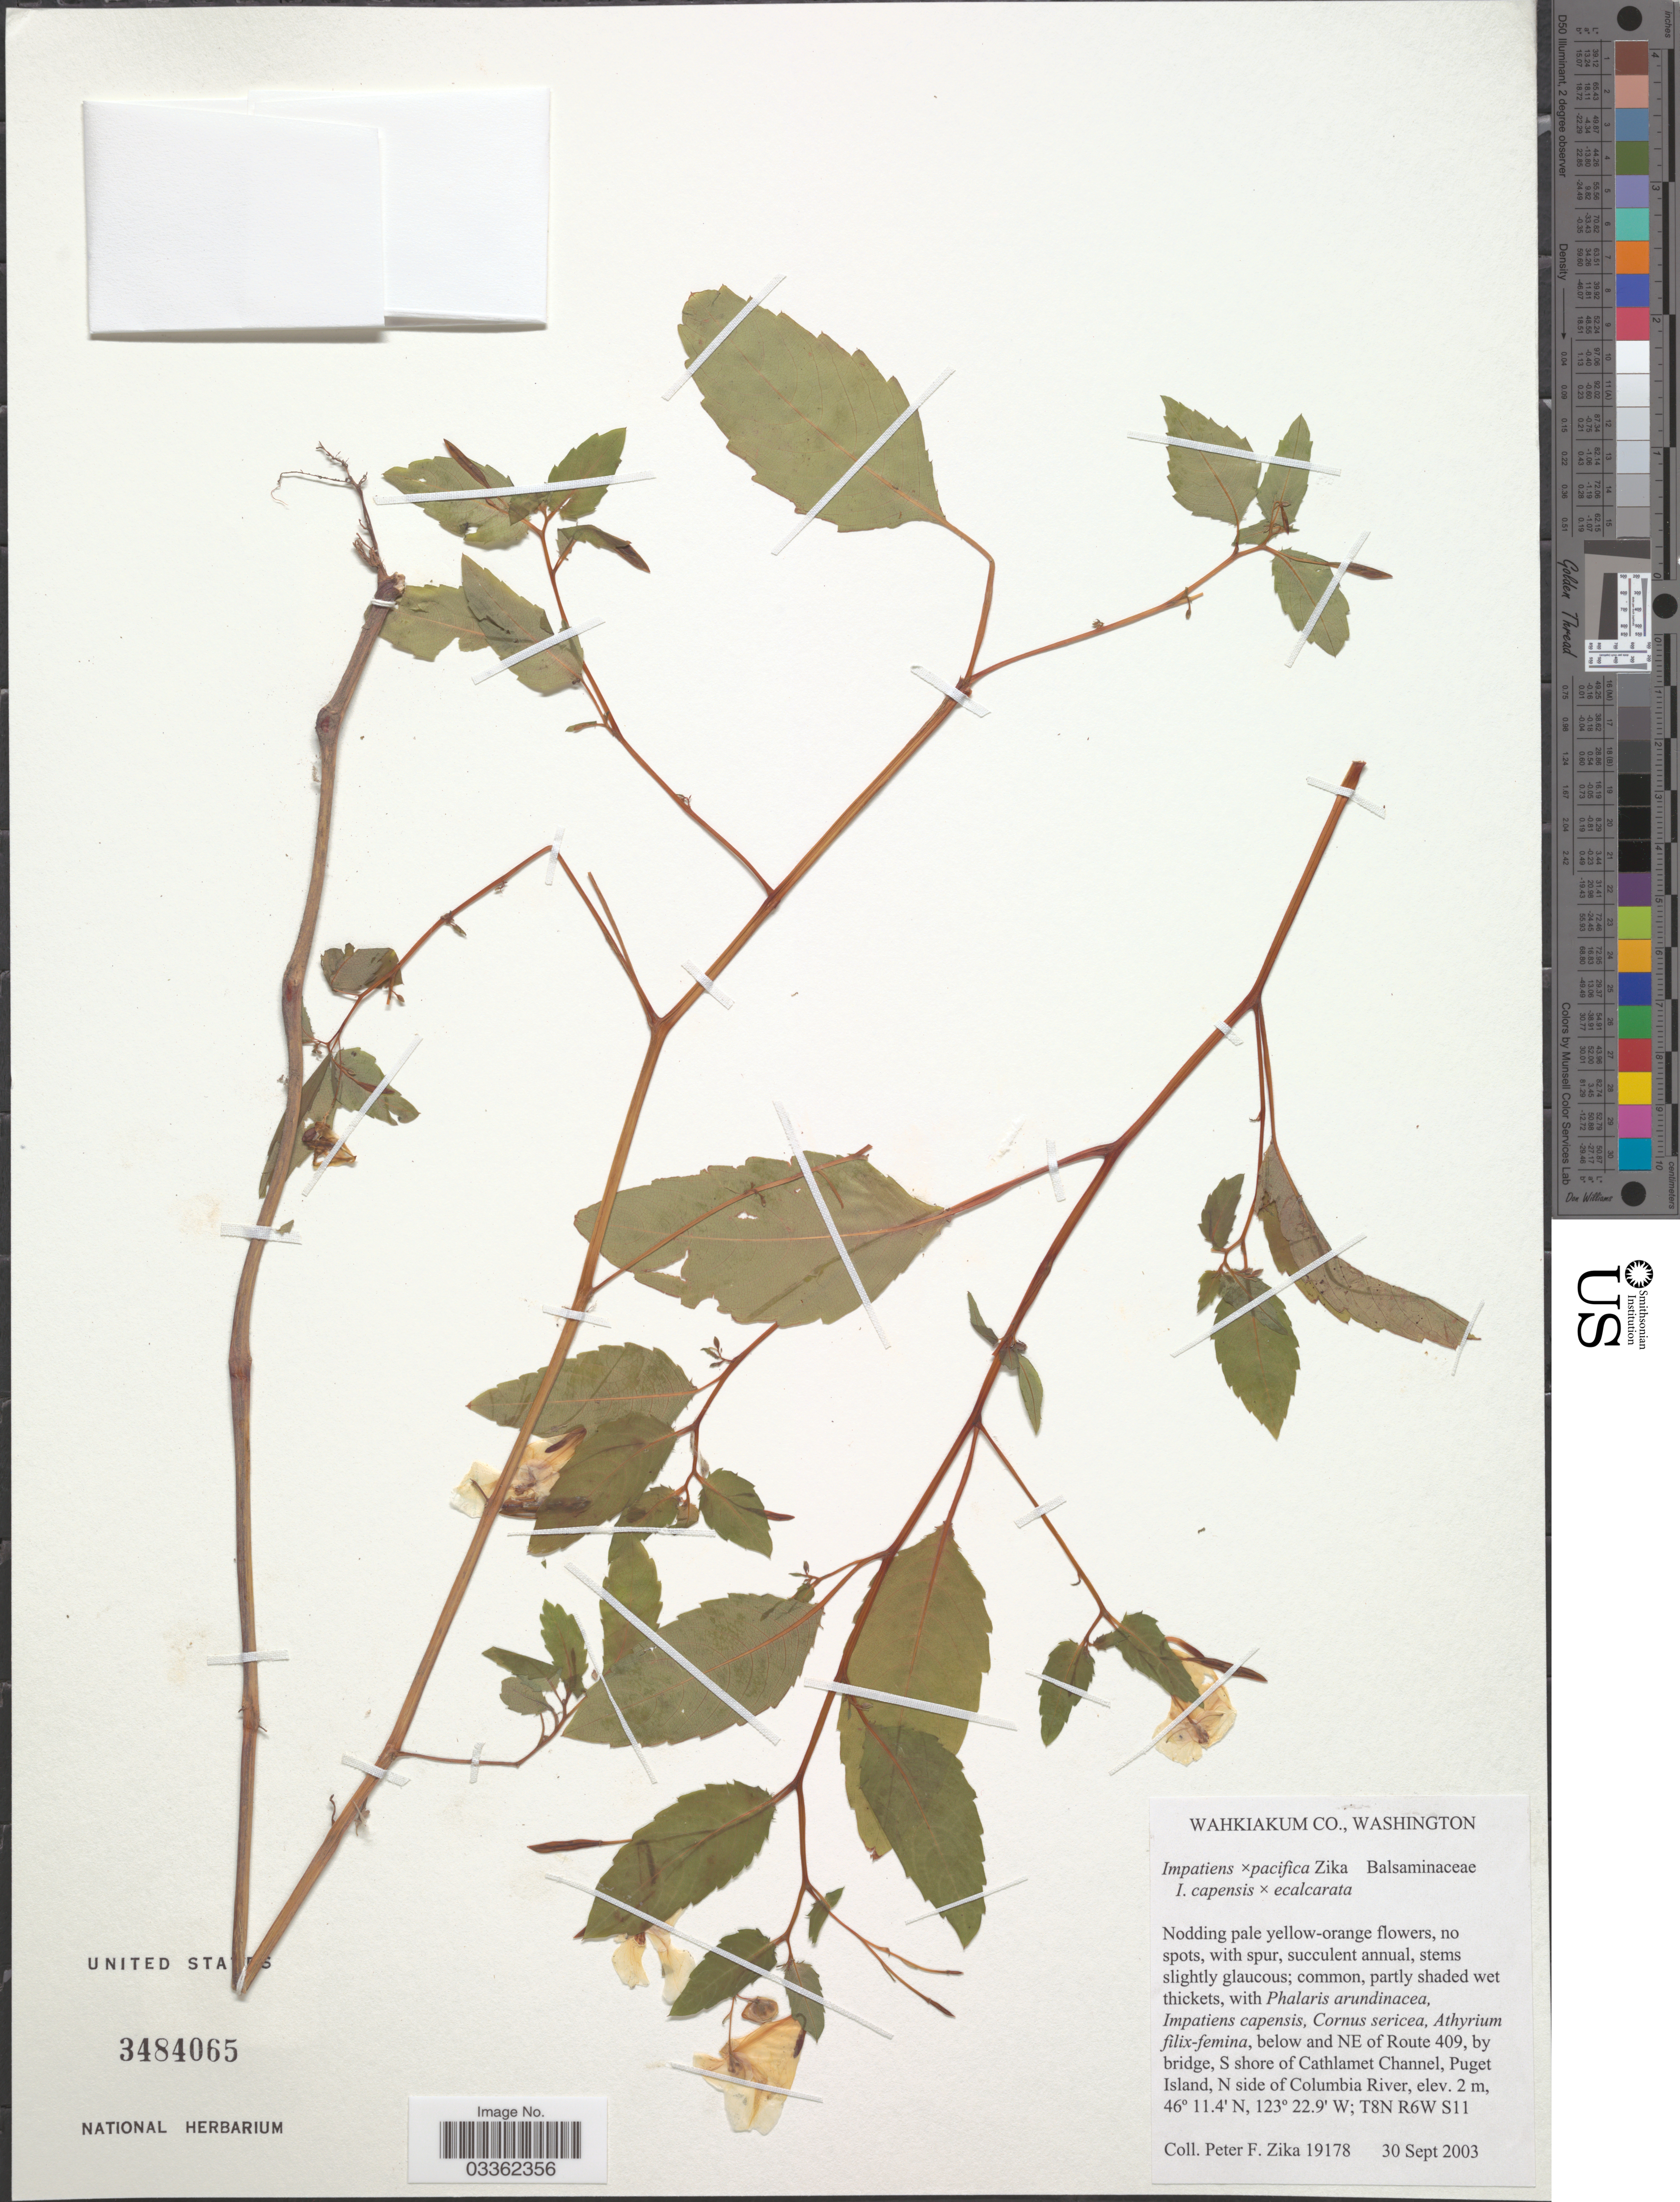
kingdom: Plantae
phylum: Tracheophyta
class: Magnoliopsida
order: Ericales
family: Balsaminaceae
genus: Impatiens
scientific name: Impatiens x pacifica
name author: Zika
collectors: P. F. Zika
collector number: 19178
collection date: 2003-09-30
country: United States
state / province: Washington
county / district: Wahkiakum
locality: Wahkiakum Co., below and NE of Route 409, by bridge, S shore of Cathlamet Channel, Puget Island, N side of Columbia River, T8N R6W S11.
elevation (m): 2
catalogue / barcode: US 3484065